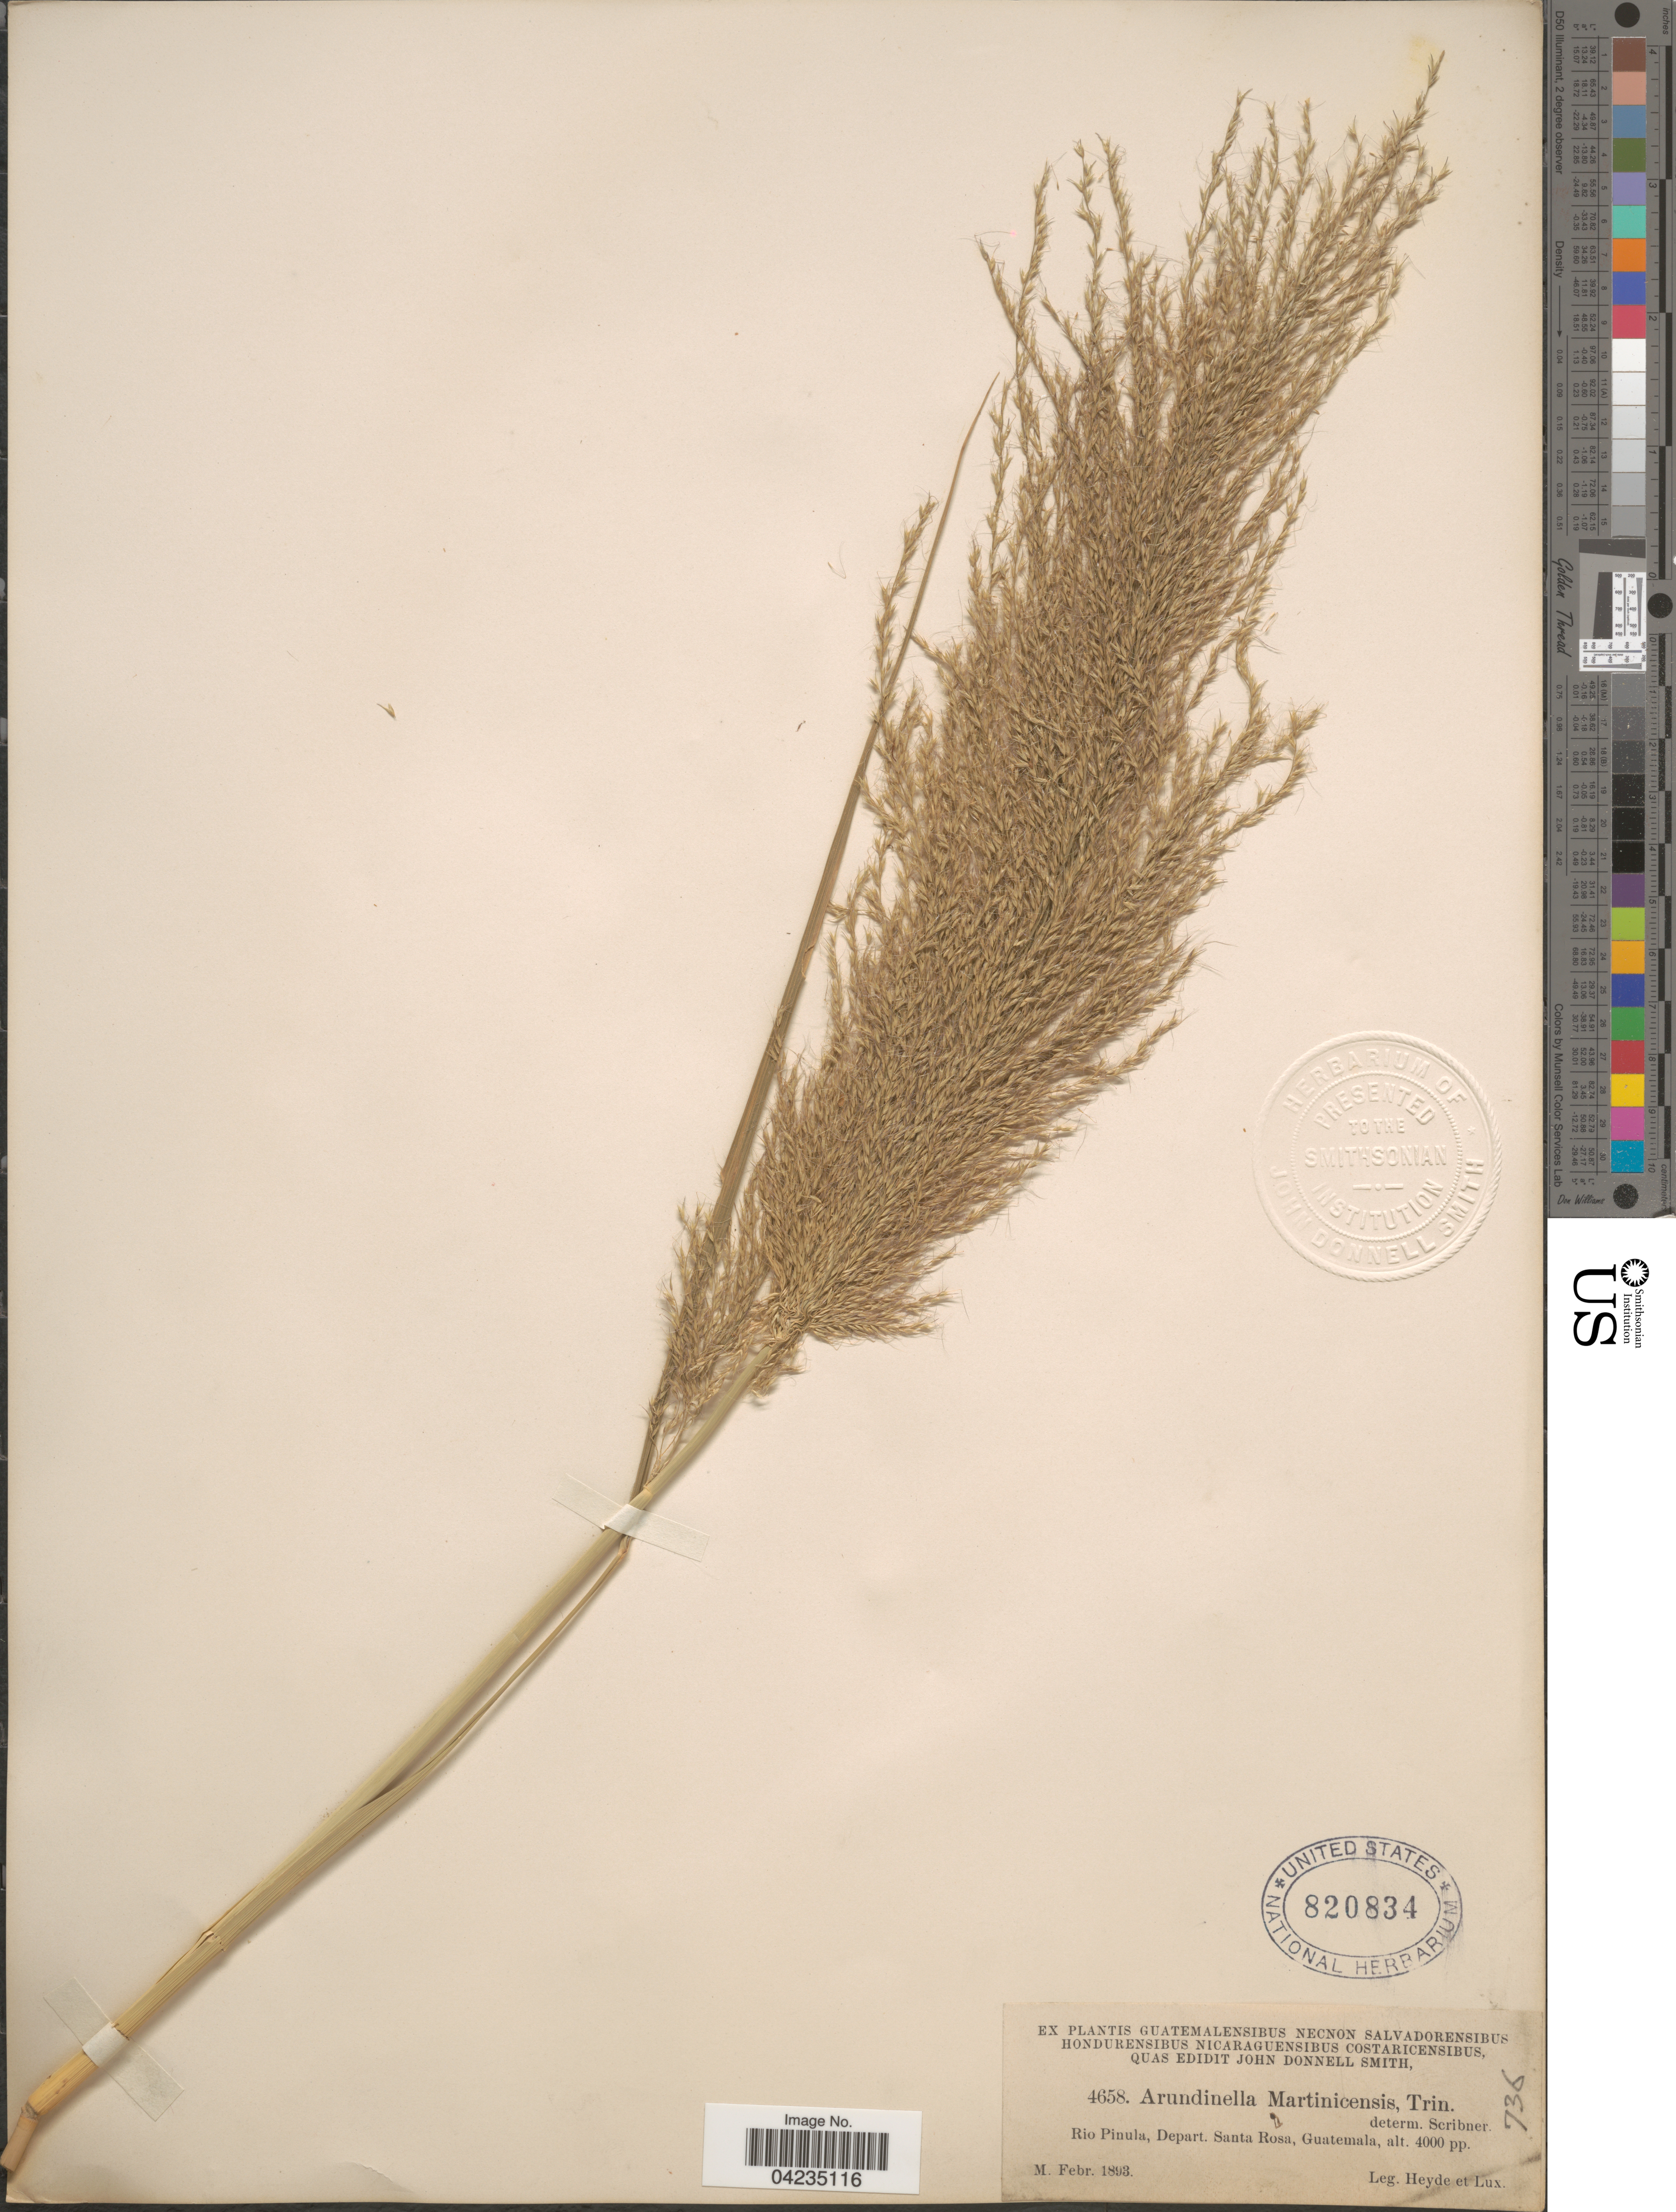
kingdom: Plantae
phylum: Tracheophyta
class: Liliopsida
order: Poales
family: Poaceae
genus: Arundinella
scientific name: Arundinella deppeana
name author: Nees ex Steud.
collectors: Heyde & Lux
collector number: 4658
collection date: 1893-02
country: Guatemala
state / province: Santa Rosa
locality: Rio Pinula, Depart. Santa Rosa.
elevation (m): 1219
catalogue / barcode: US 820834